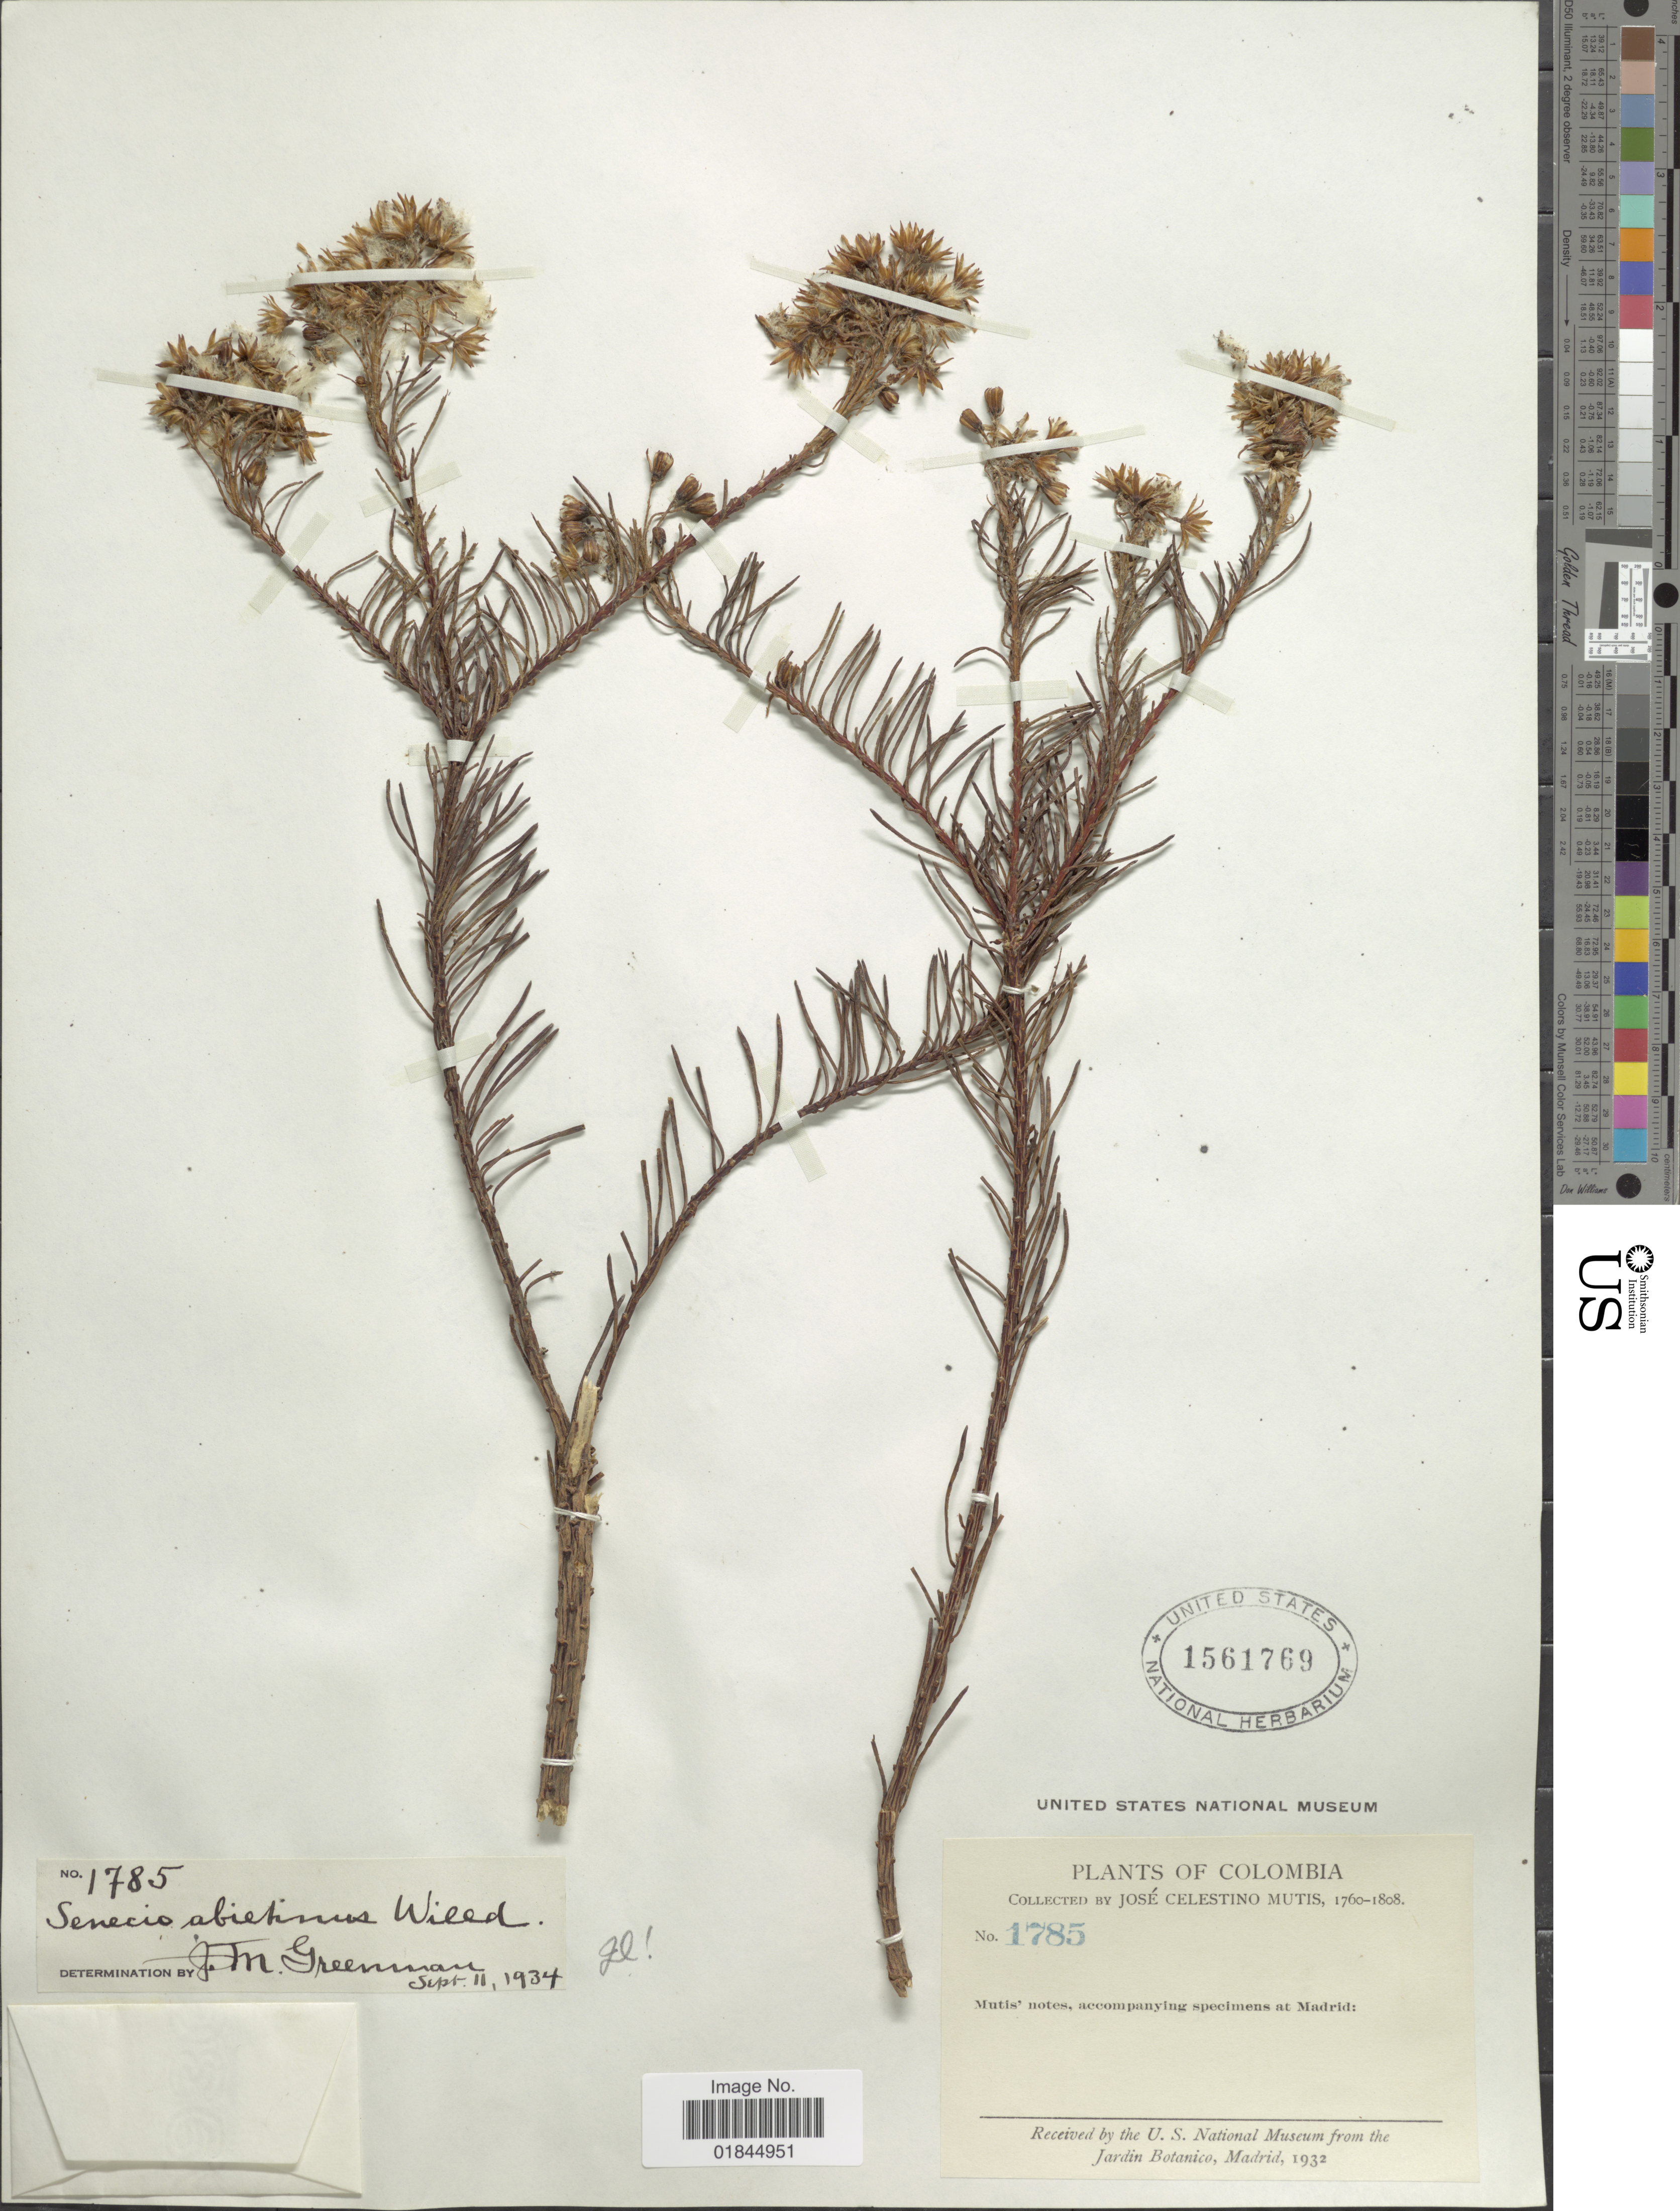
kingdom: Plantae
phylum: Tracheophyta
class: Magnoliopsida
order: Asterales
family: Asteraceae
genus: Pentacalia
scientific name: Pentacalia abietina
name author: (Willd. ex Wedd.) Cuatrec.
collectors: J. C. B. Mutis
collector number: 1785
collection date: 1760/1808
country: Colombia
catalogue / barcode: US 1561769